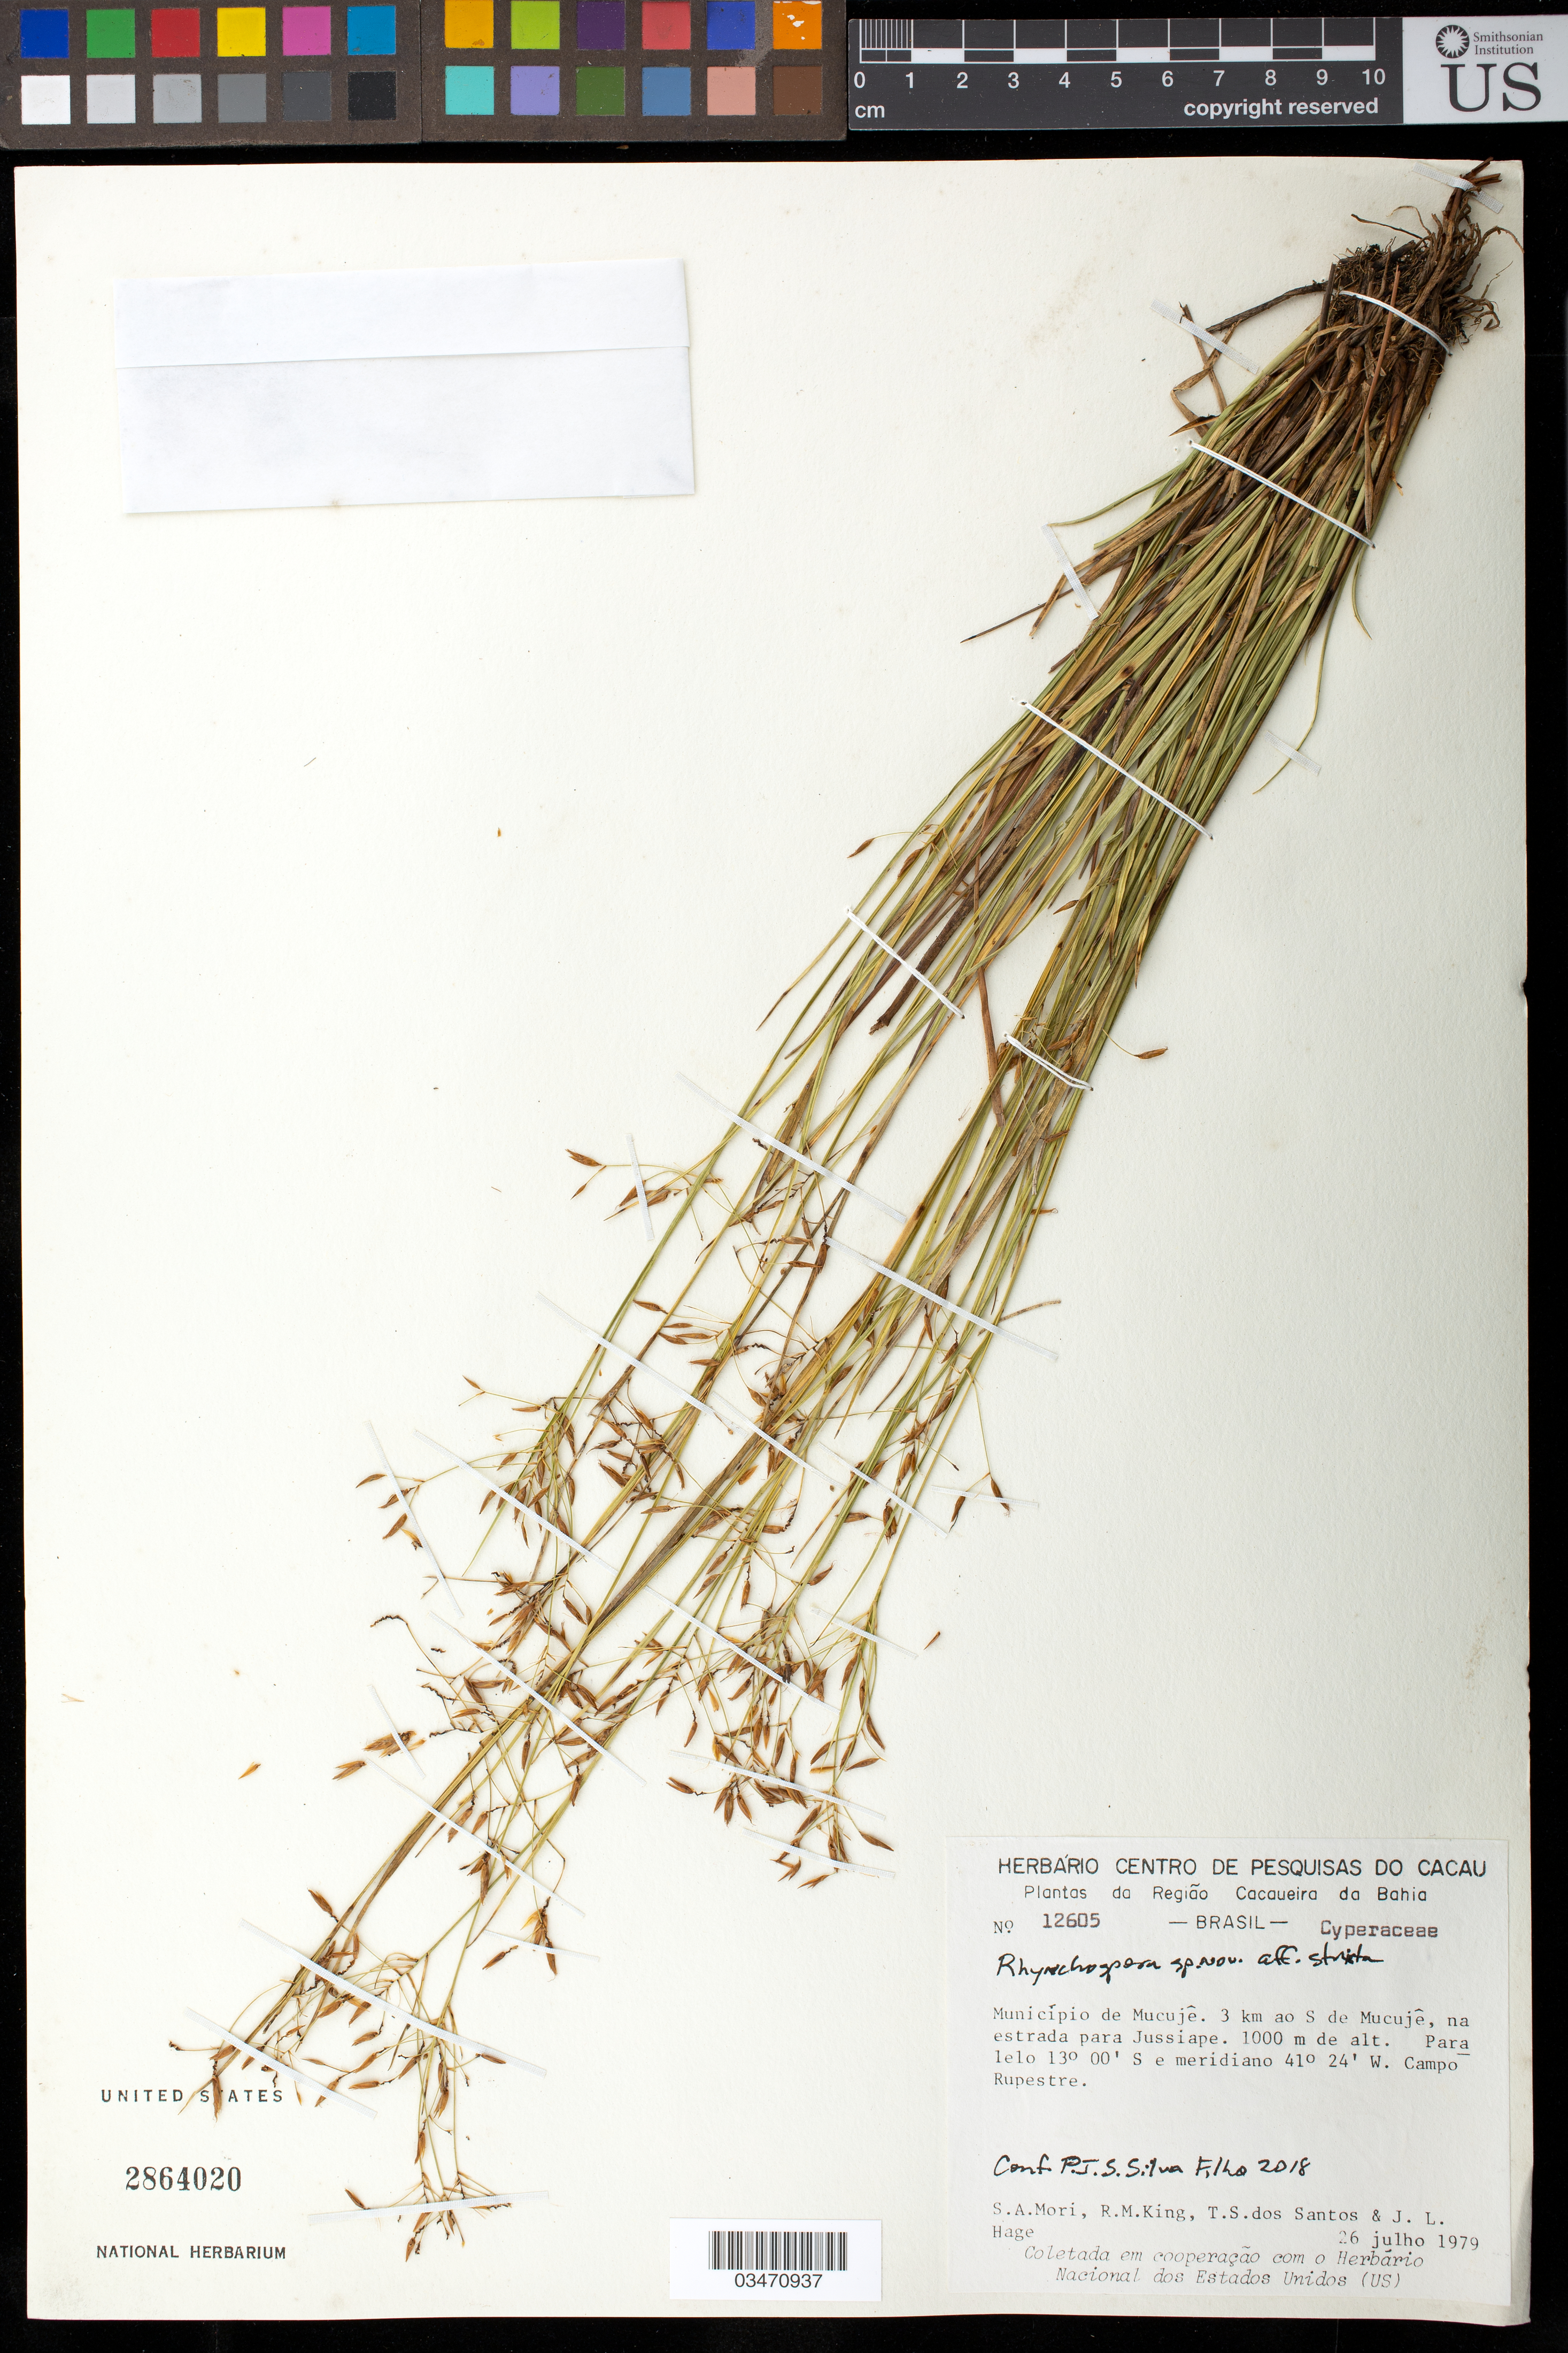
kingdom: Plantae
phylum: Tracheophyta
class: Liliopsida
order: Poales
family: Cyperaceae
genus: Rhynchospora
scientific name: Rhynchospora stricta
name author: Boeckeler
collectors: S. Mori, J. Hage, T. S. Santos & J. Hage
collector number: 12605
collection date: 1979-07-26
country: Brazil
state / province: Bahia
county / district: Mucugê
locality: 3 km ao S Mucujê, na estrada para Jussiape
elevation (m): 1000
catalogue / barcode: US 2864020